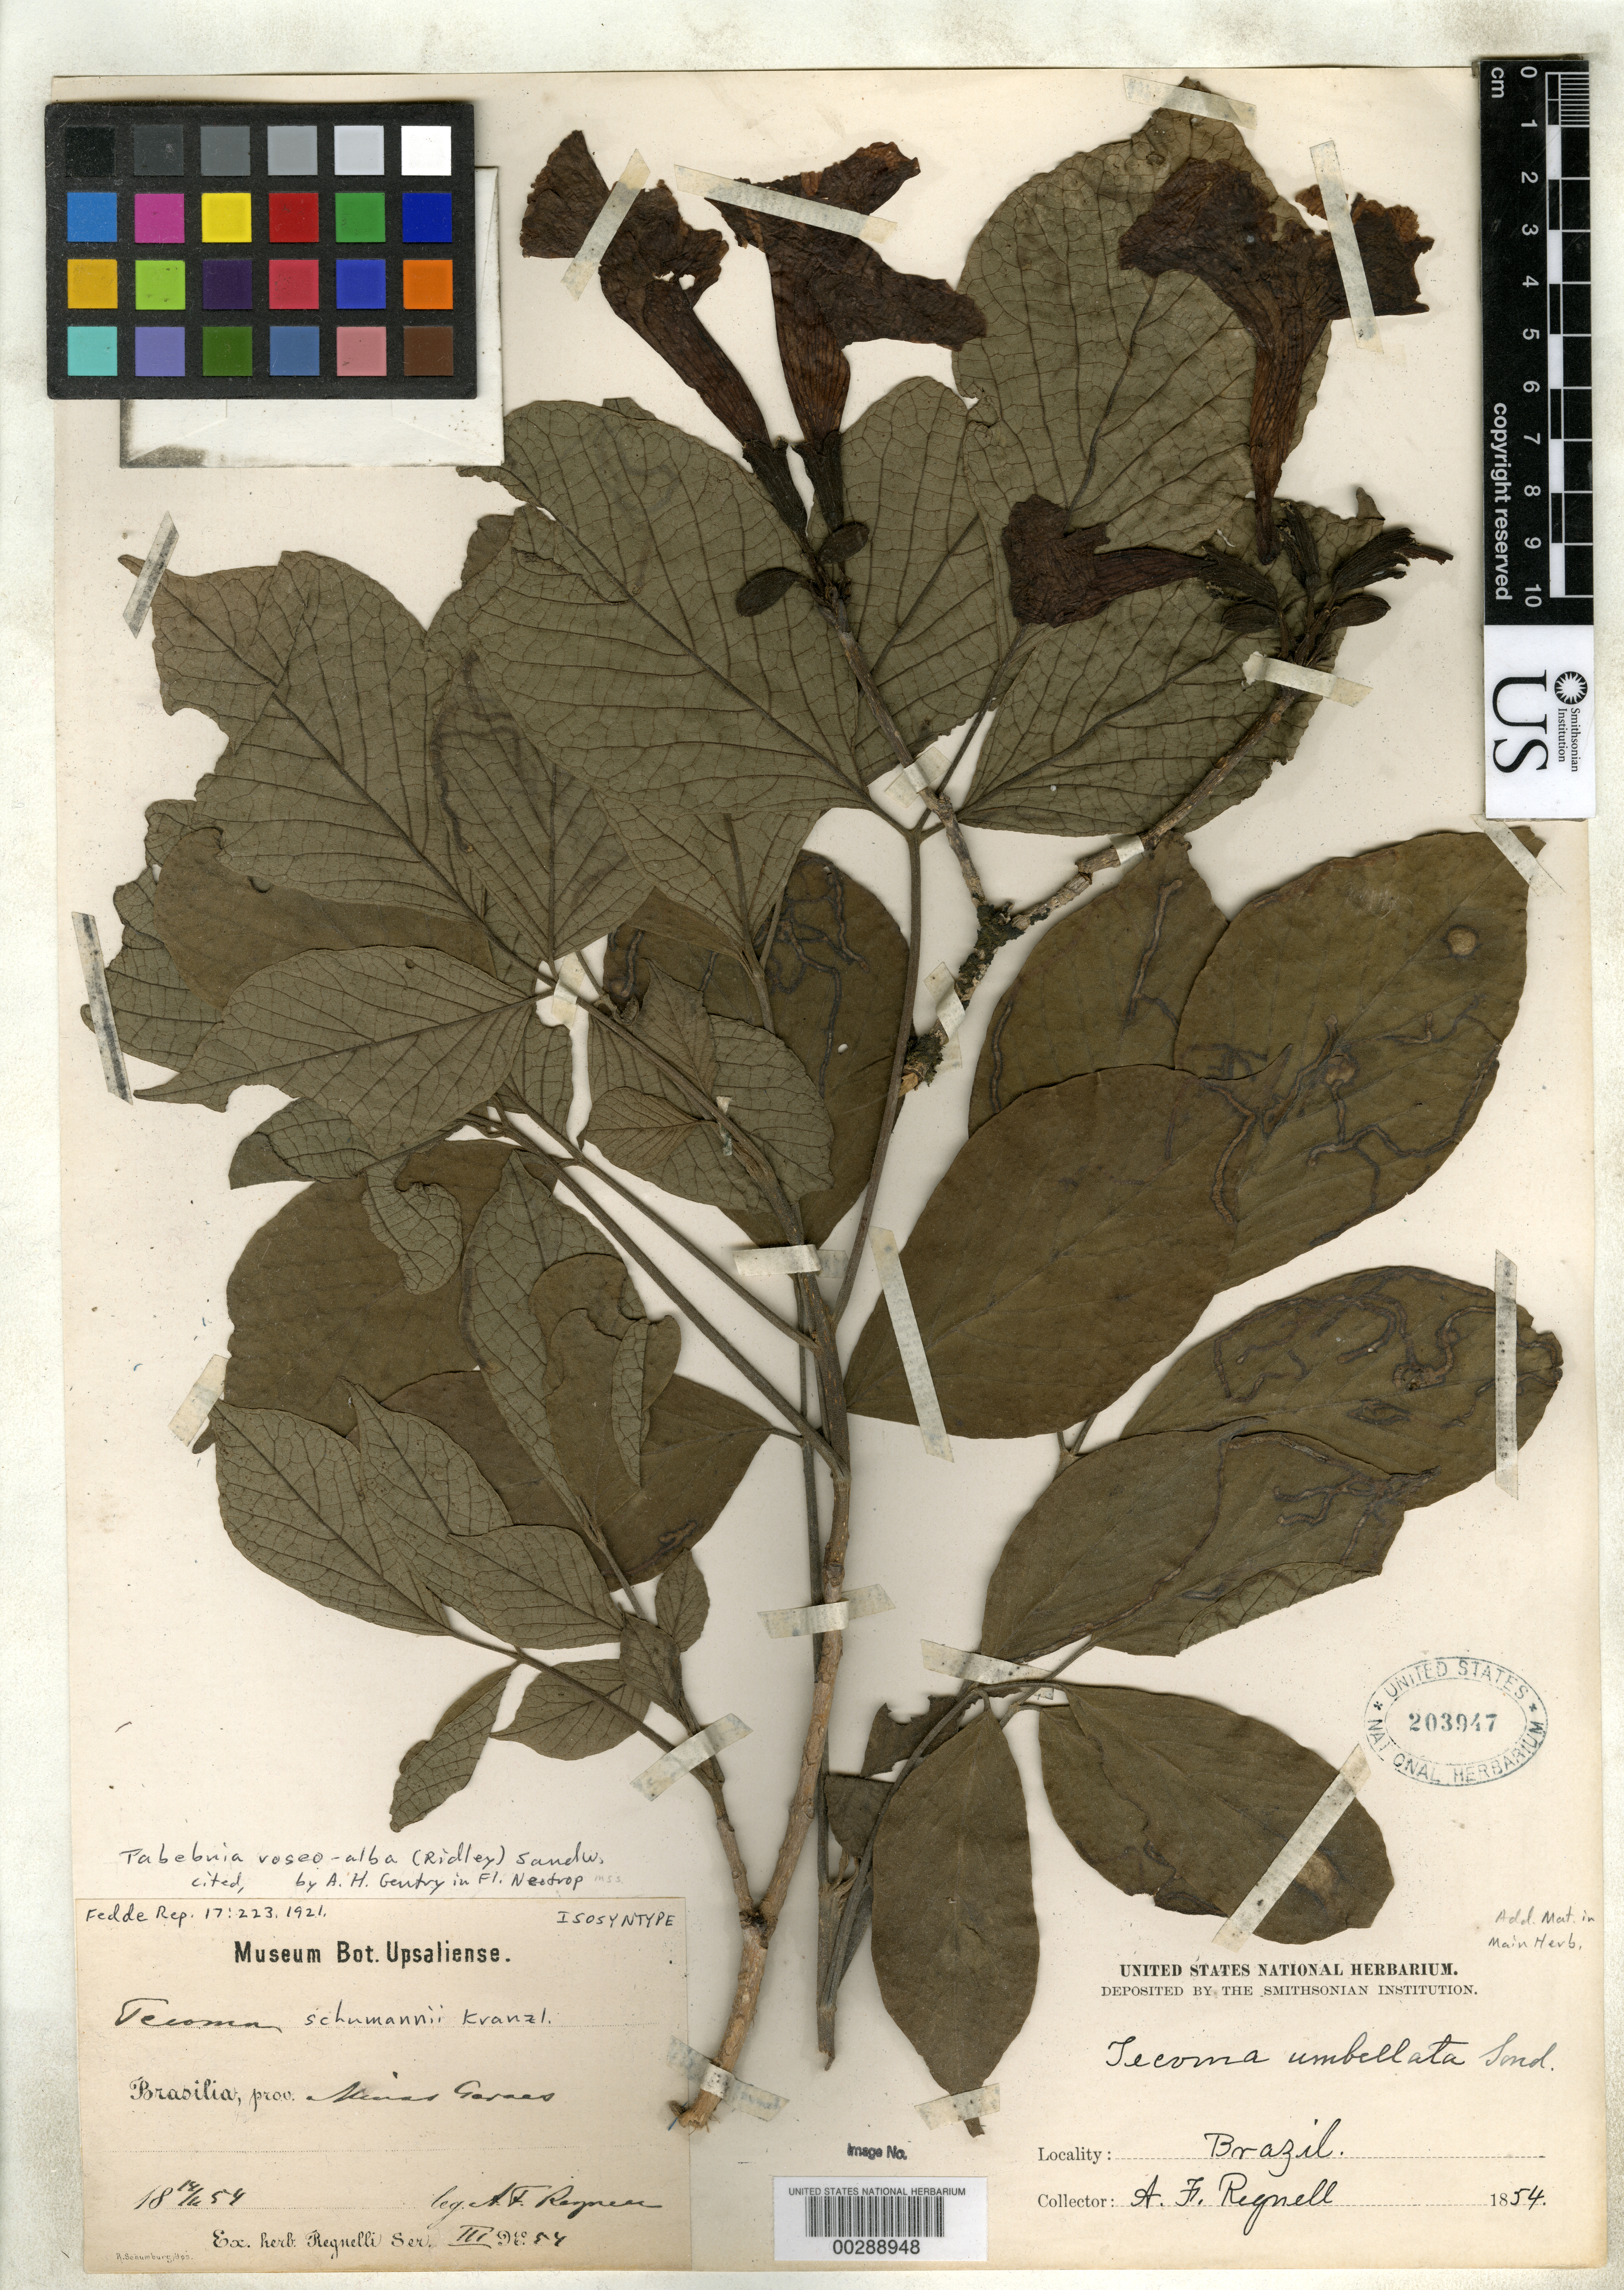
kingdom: Plantae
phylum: Tracheophyta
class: Magnoliopsida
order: Lamiales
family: Bignoniaceae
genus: Tecoma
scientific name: Tecoma schumannii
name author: Kraenzl.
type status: Isosyntype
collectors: A. F. Regnell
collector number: III 54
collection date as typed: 1854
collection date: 1854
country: Brazil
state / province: Minas Gerais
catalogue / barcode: US 203947